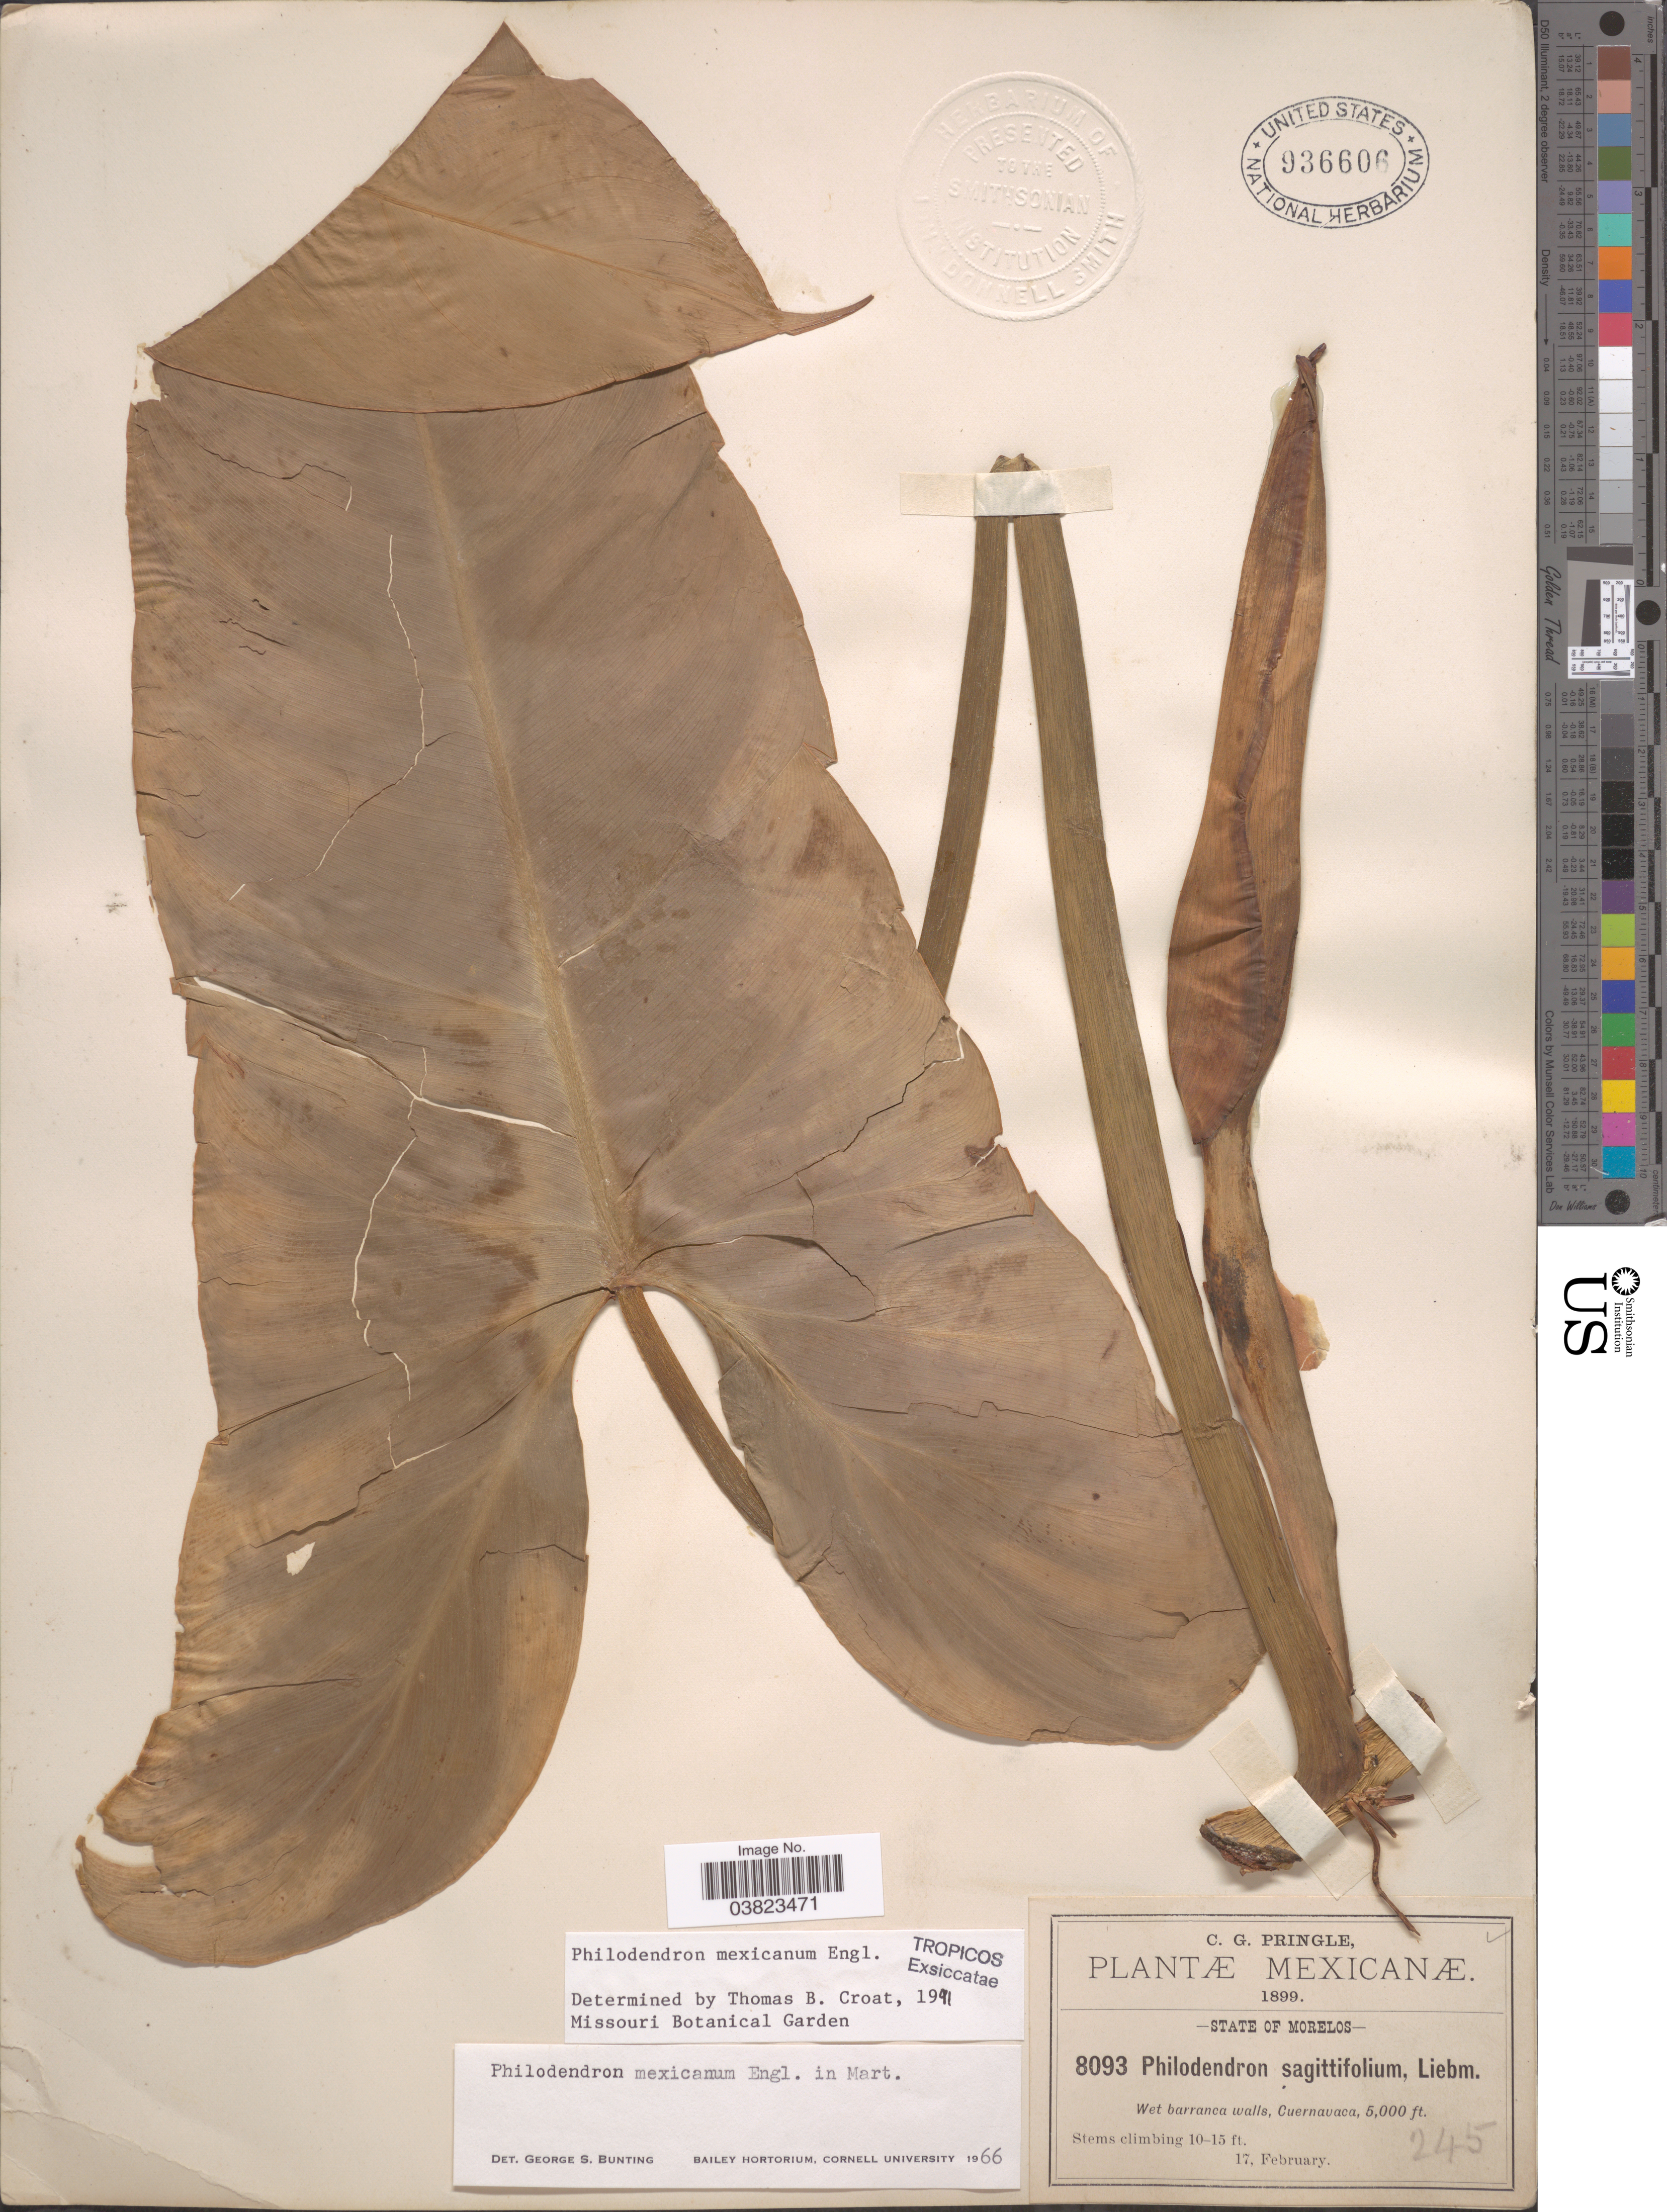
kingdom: Plantae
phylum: Tracheophyta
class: Liliopsida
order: Alismatales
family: Araceae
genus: Philodendron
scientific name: Philodendron mexicanum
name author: Engl.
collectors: C. G. Pringle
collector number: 8093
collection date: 1899-02-17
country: Mexico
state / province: Morelos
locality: Wet barranca walls, Cuernavaca.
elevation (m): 1524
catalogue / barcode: US 936606